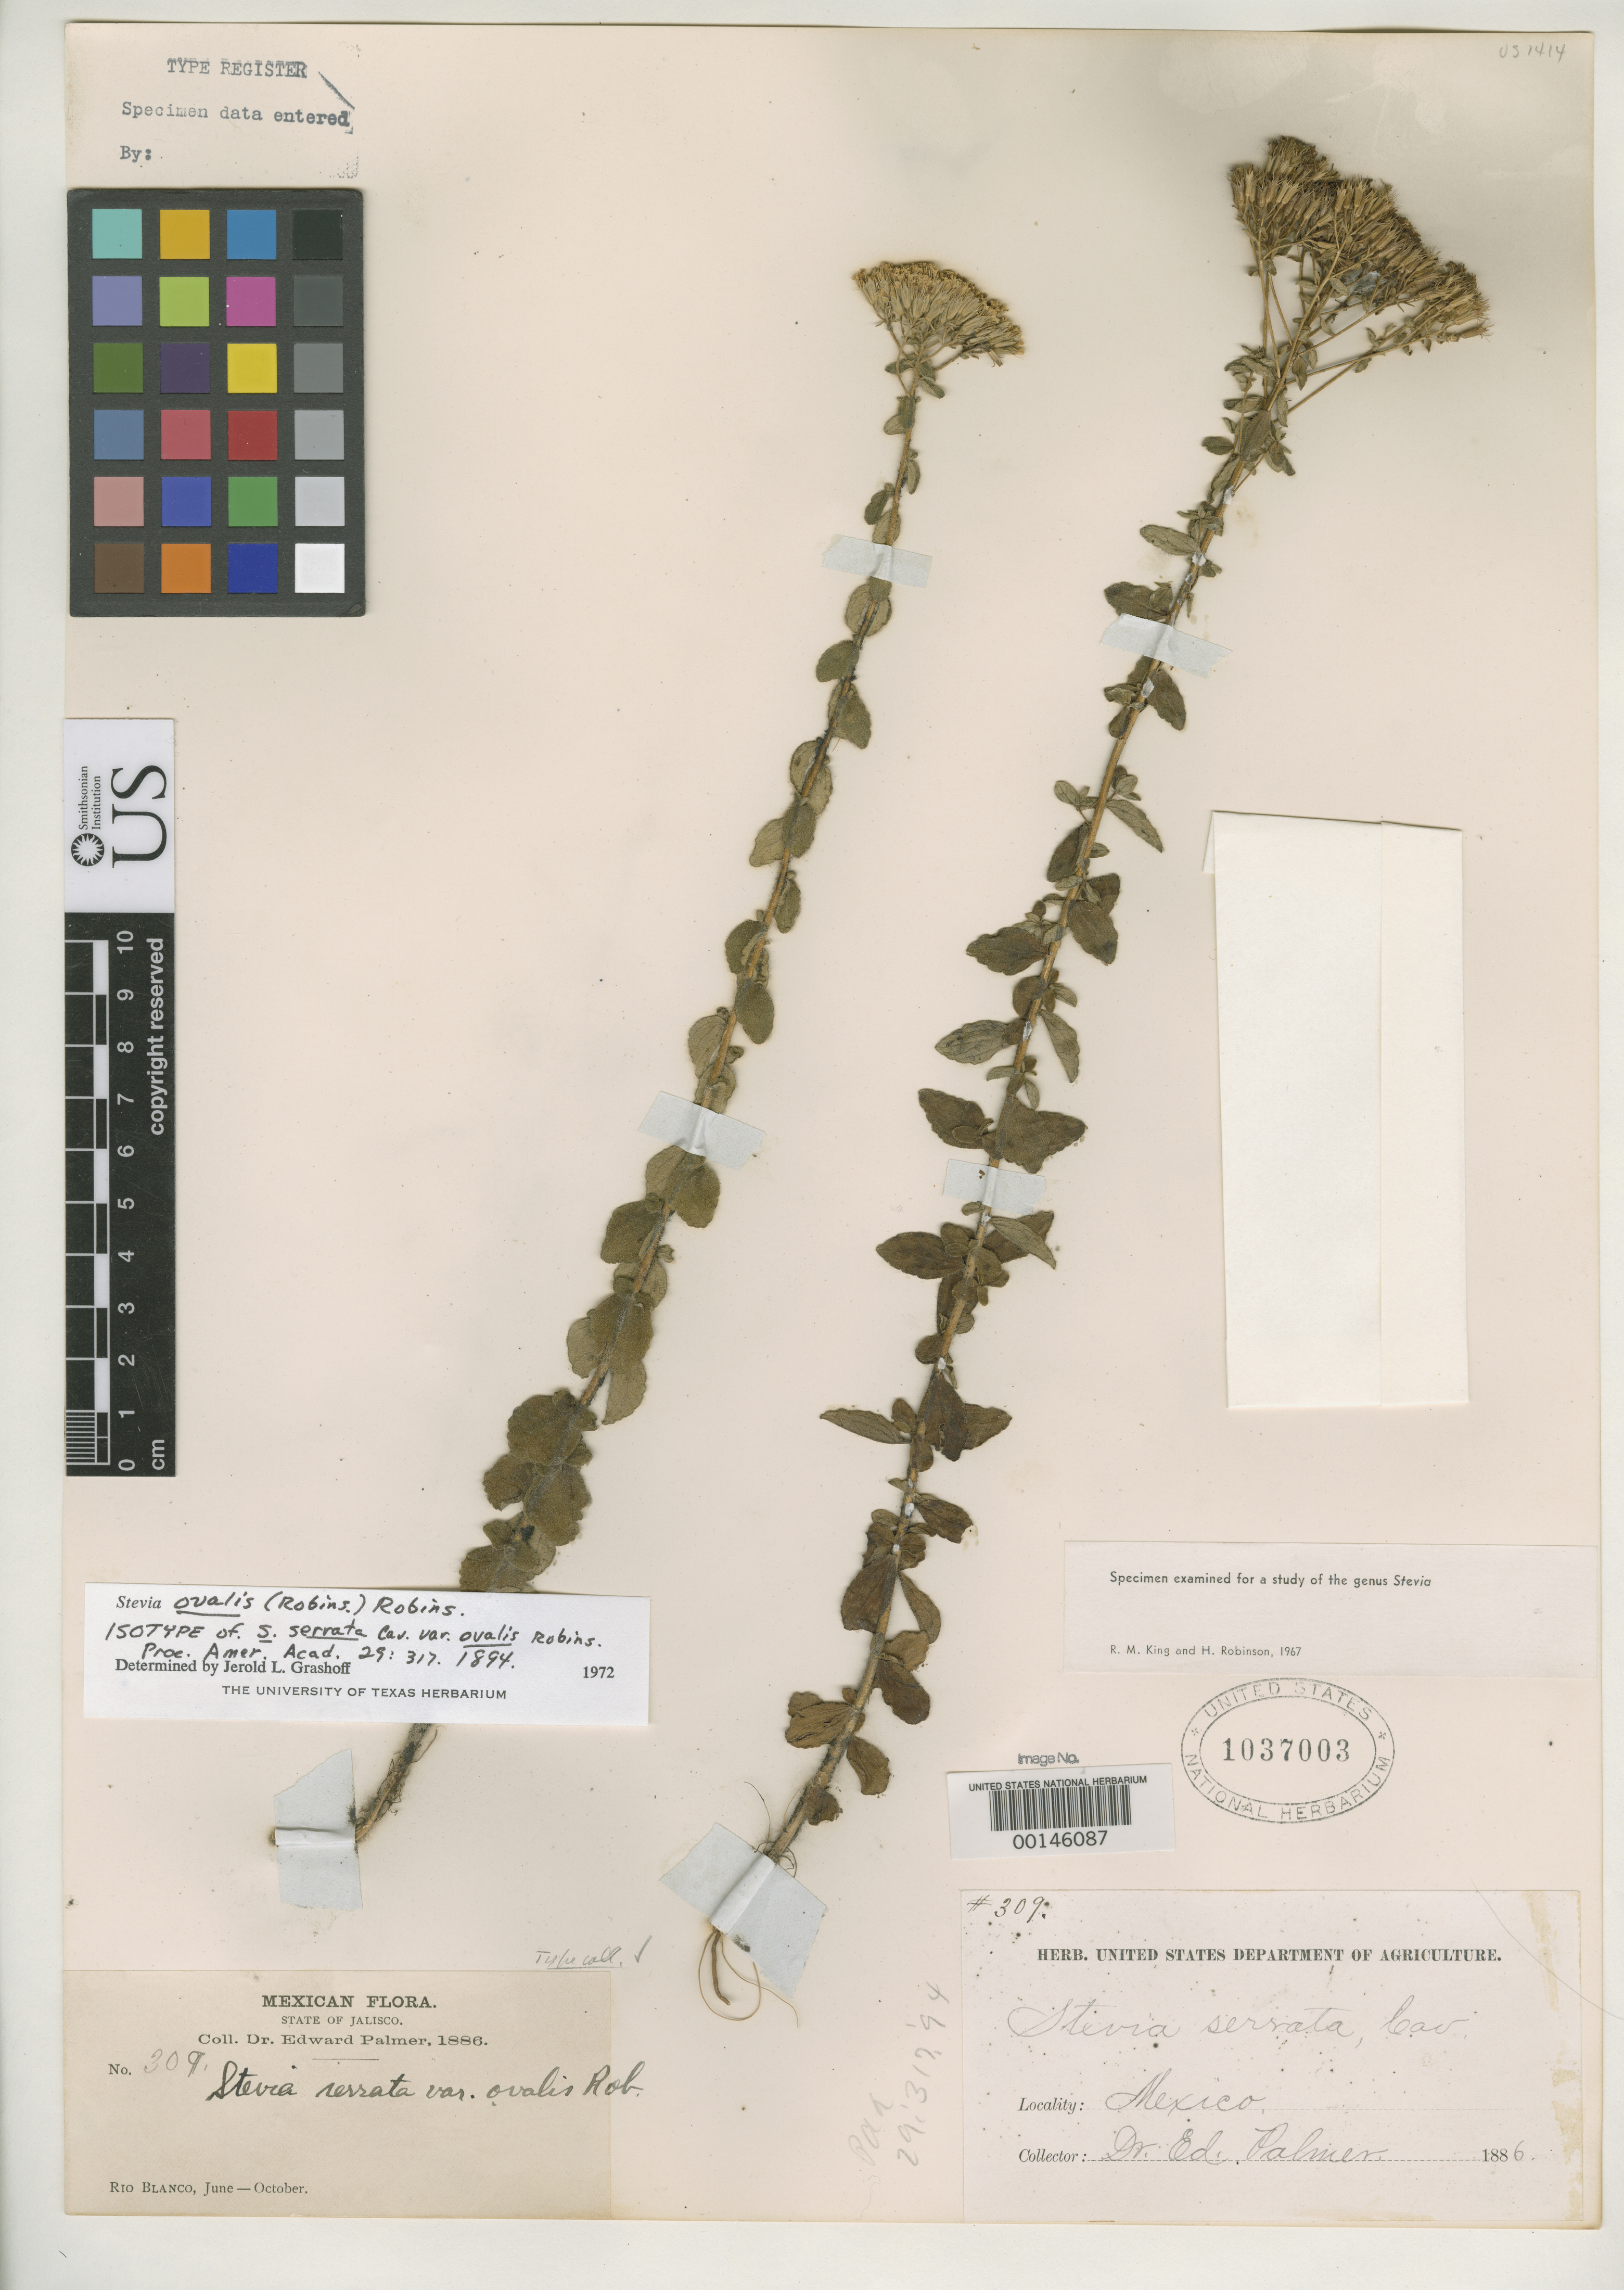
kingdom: Plantae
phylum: Tracheophyta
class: Magnoliopsida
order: Asterales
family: Asteraceae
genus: Stevia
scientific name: Stevia serrata var. ovalis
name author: B.L. Rob.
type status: Isosyntype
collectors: E. Palmer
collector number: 309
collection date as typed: Jul 1886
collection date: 1886-07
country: Mexico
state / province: Jalisco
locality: Rio Blanco.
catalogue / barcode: US 1037003